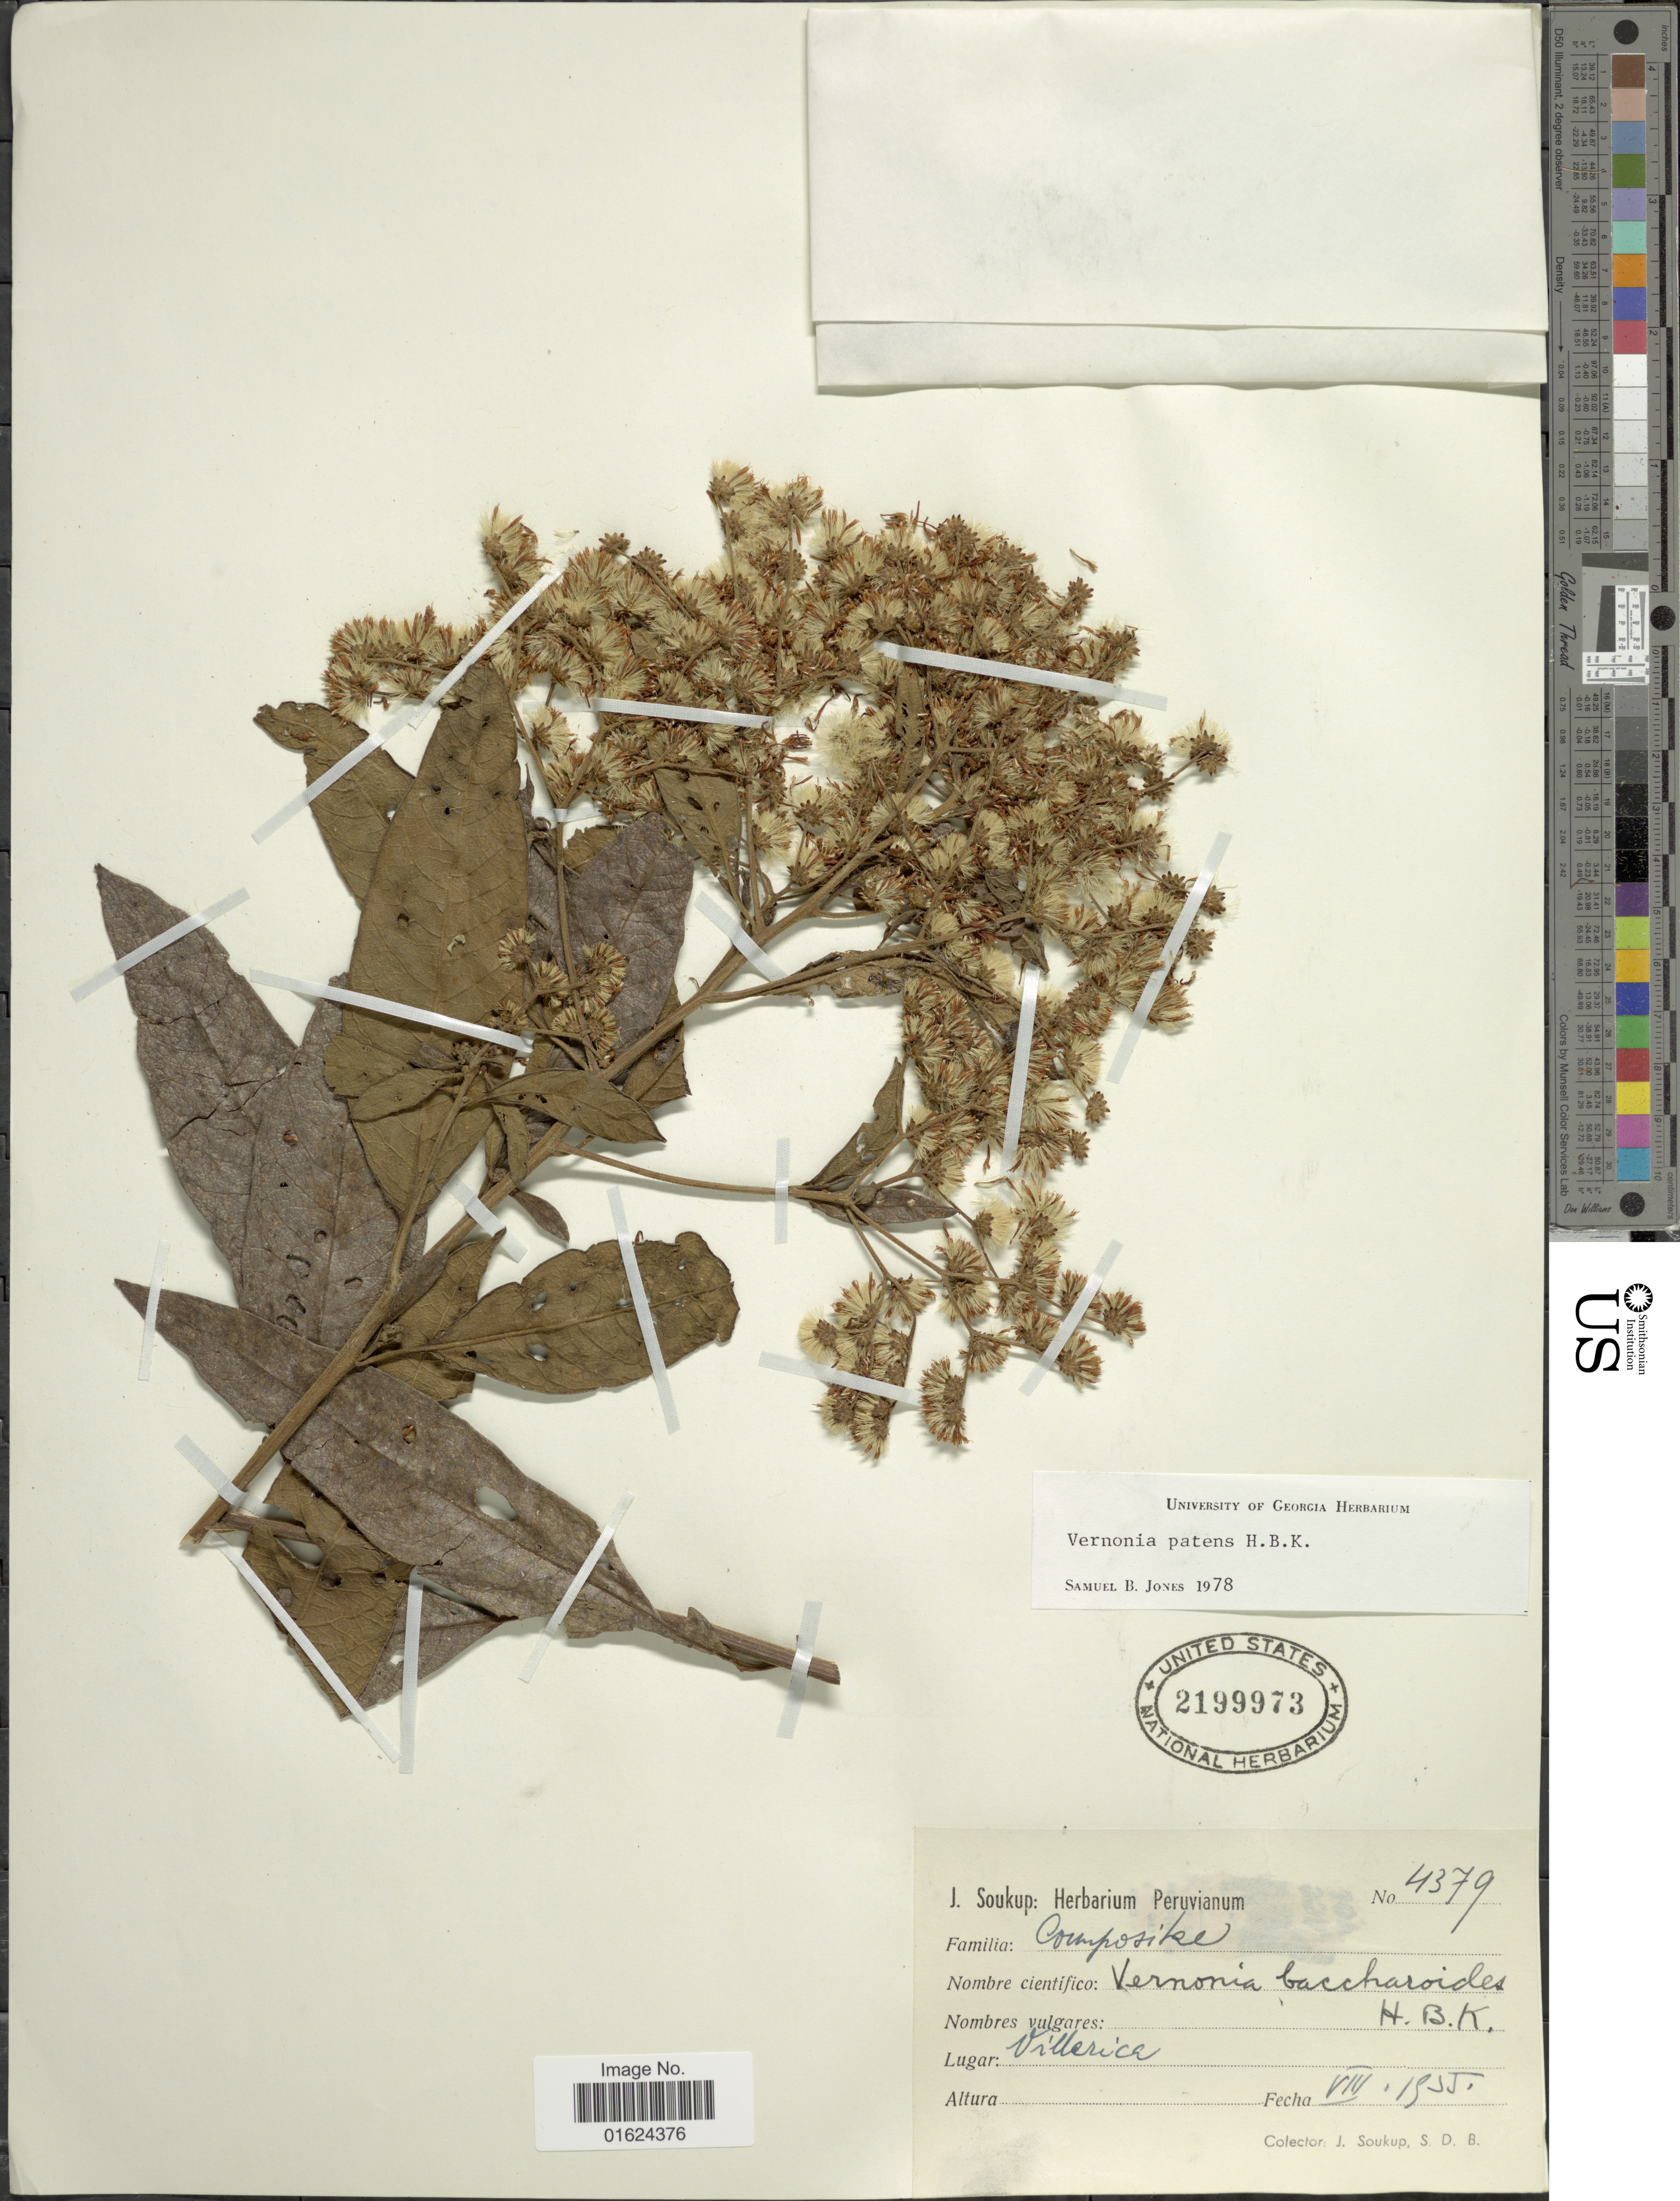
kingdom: Plantae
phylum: Tracheophyta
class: Magnoliopsida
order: Asterales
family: Asteraceae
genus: Vernonanthura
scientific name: Vernonanthura patens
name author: (Kunth) H. Rob.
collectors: J. Soukup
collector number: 4379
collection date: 1955-08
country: Peru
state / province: San Martín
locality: Villerica.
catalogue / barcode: US 2199973